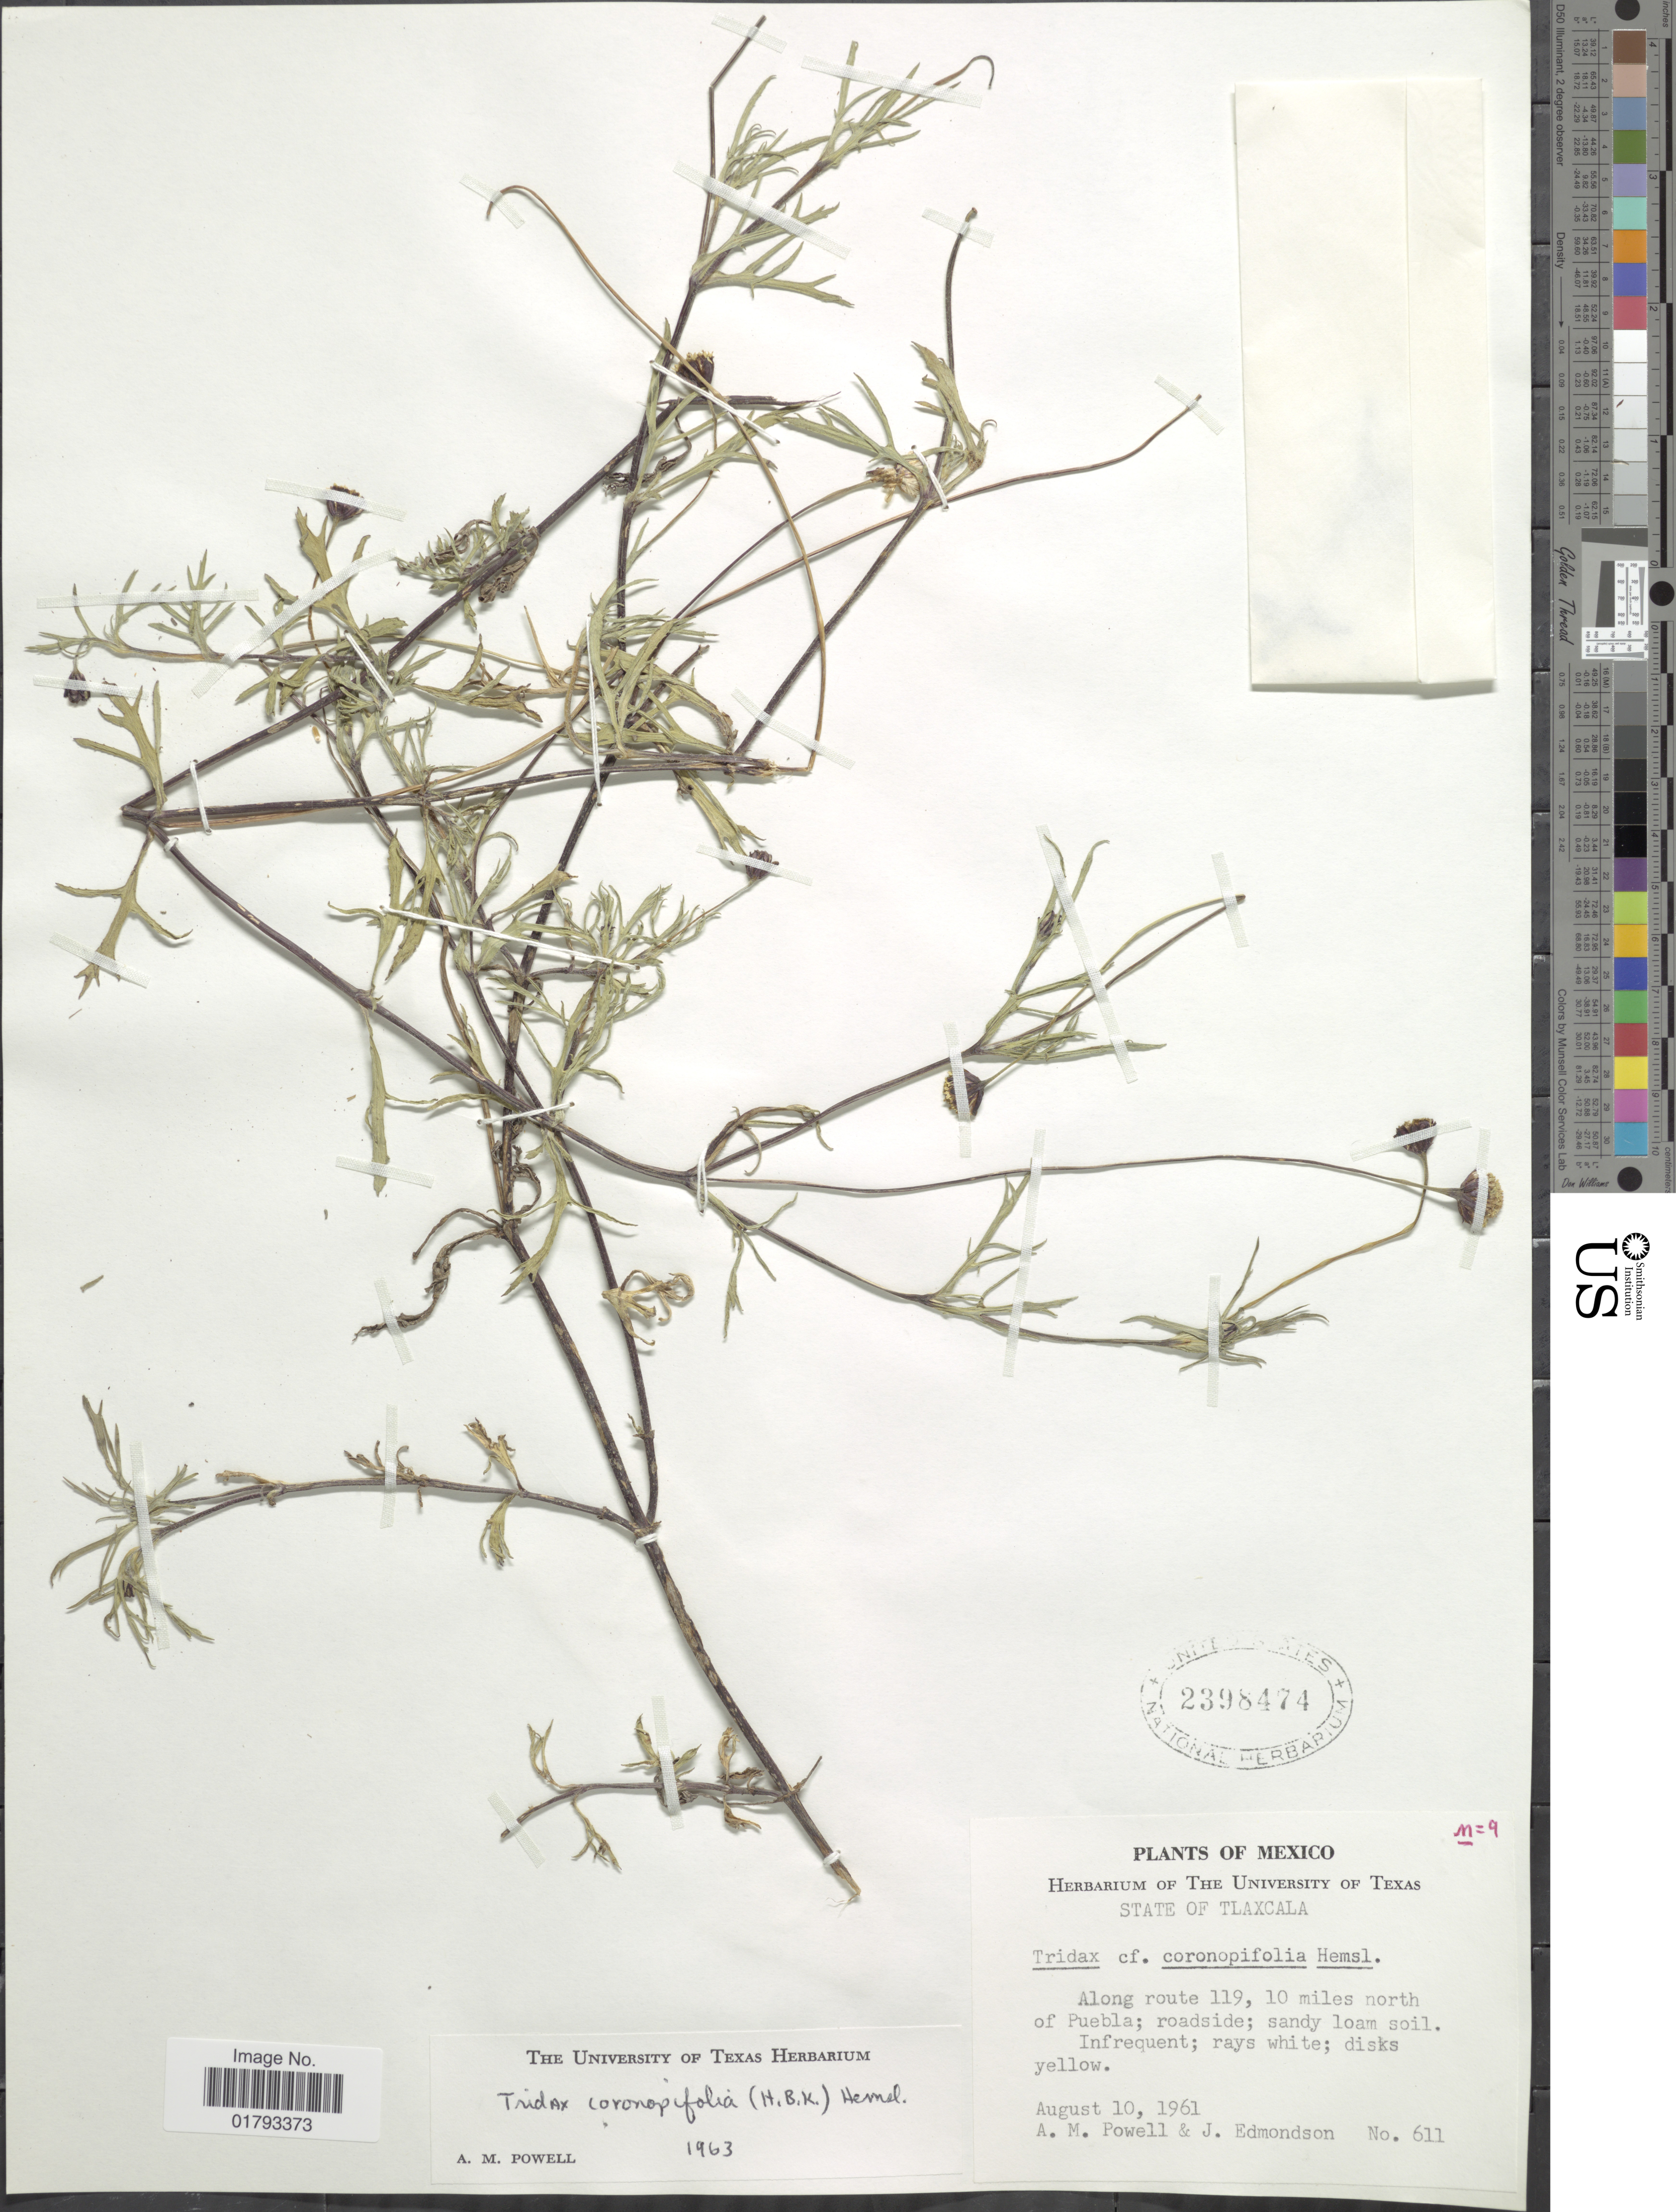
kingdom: Plantae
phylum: Tracheophyta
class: Magnoliopsida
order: Asterales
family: Asteraceae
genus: Tridax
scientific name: Tridax coronopifolia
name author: (Kunth) Hemsl.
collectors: A. M. Powell & J. Edmondson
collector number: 611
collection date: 1961-08-10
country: Mexico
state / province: Tlaxcala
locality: State of Tlaxcala, Along route 119, 10 miles north of Puebla; roadside.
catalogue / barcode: US 2398474